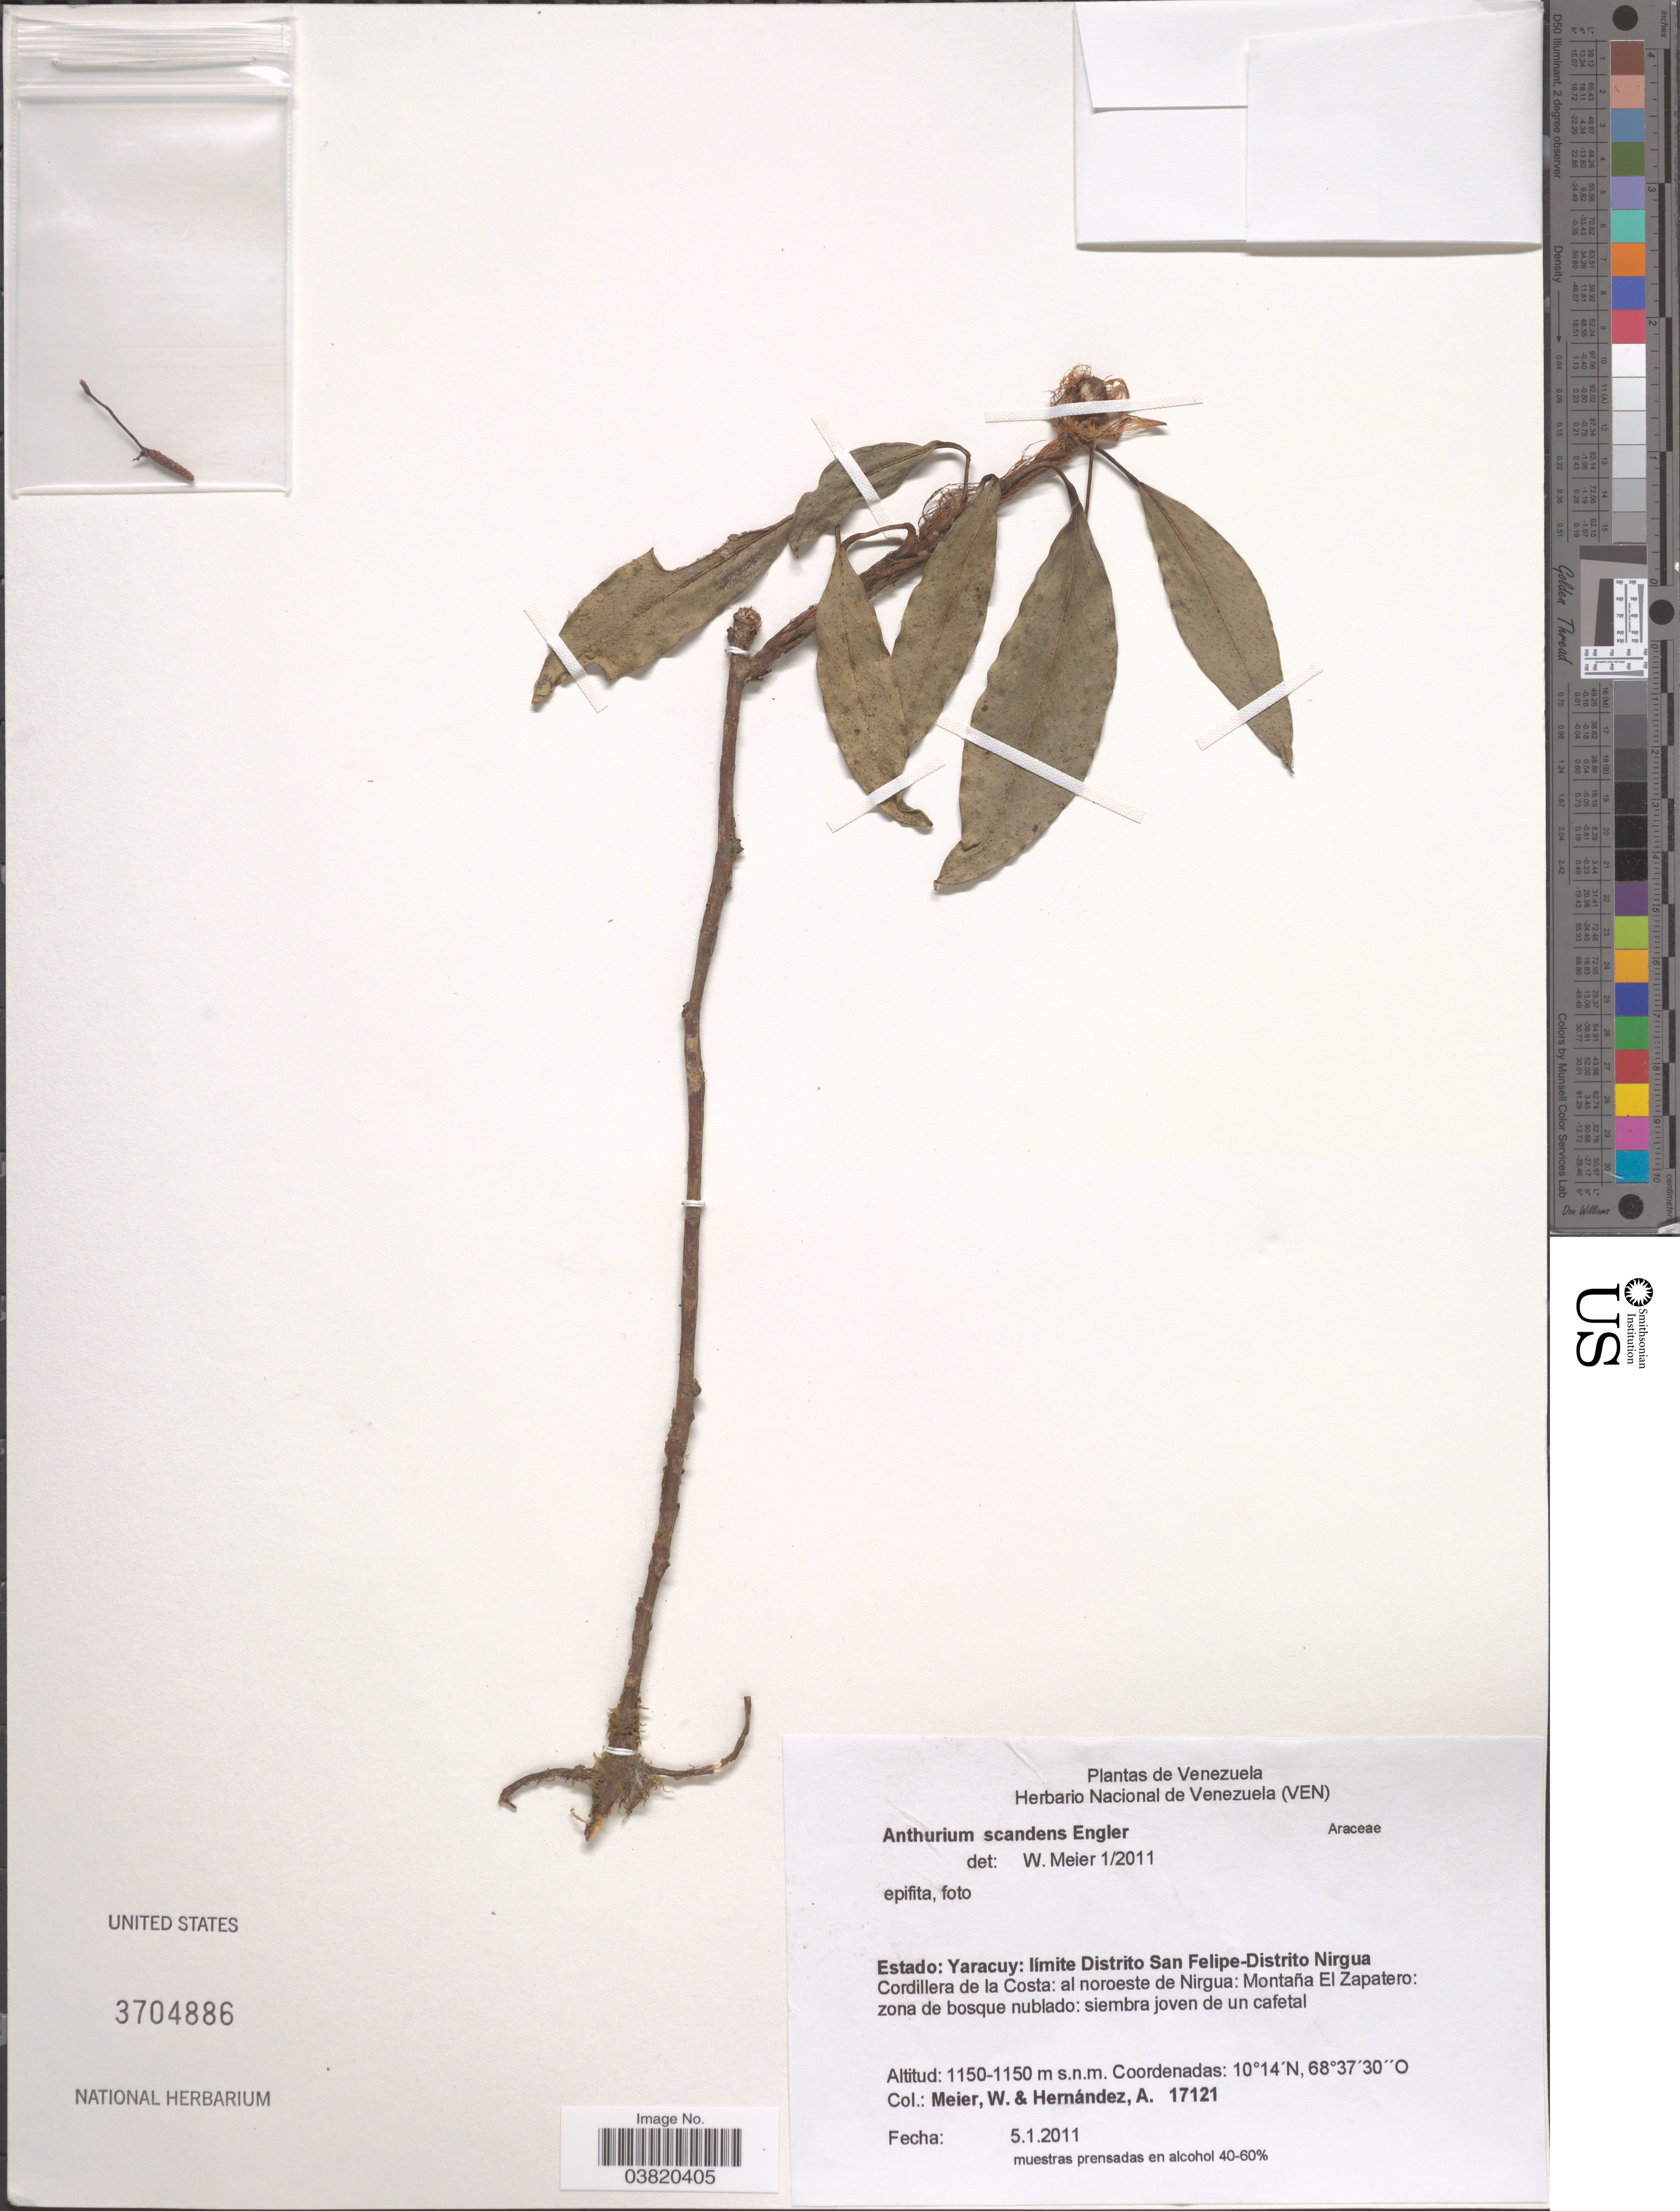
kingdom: Plantae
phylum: Tracheophyta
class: Liliopsida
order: Alismatales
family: Araceae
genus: Anthurium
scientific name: Anthurium scandens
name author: (Aubl.) Engl.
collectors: W. Meier & A. Hernández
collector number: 17121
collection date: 2011-01-05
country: Venezuela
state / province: Yaracuy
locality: Límite Distrito San Felipe-Distrito Nirgua. Cordillera de la Costa: al noroeste de Nirgua: Montaña El Zapatero.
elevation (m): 1150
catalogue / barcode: US 3704886